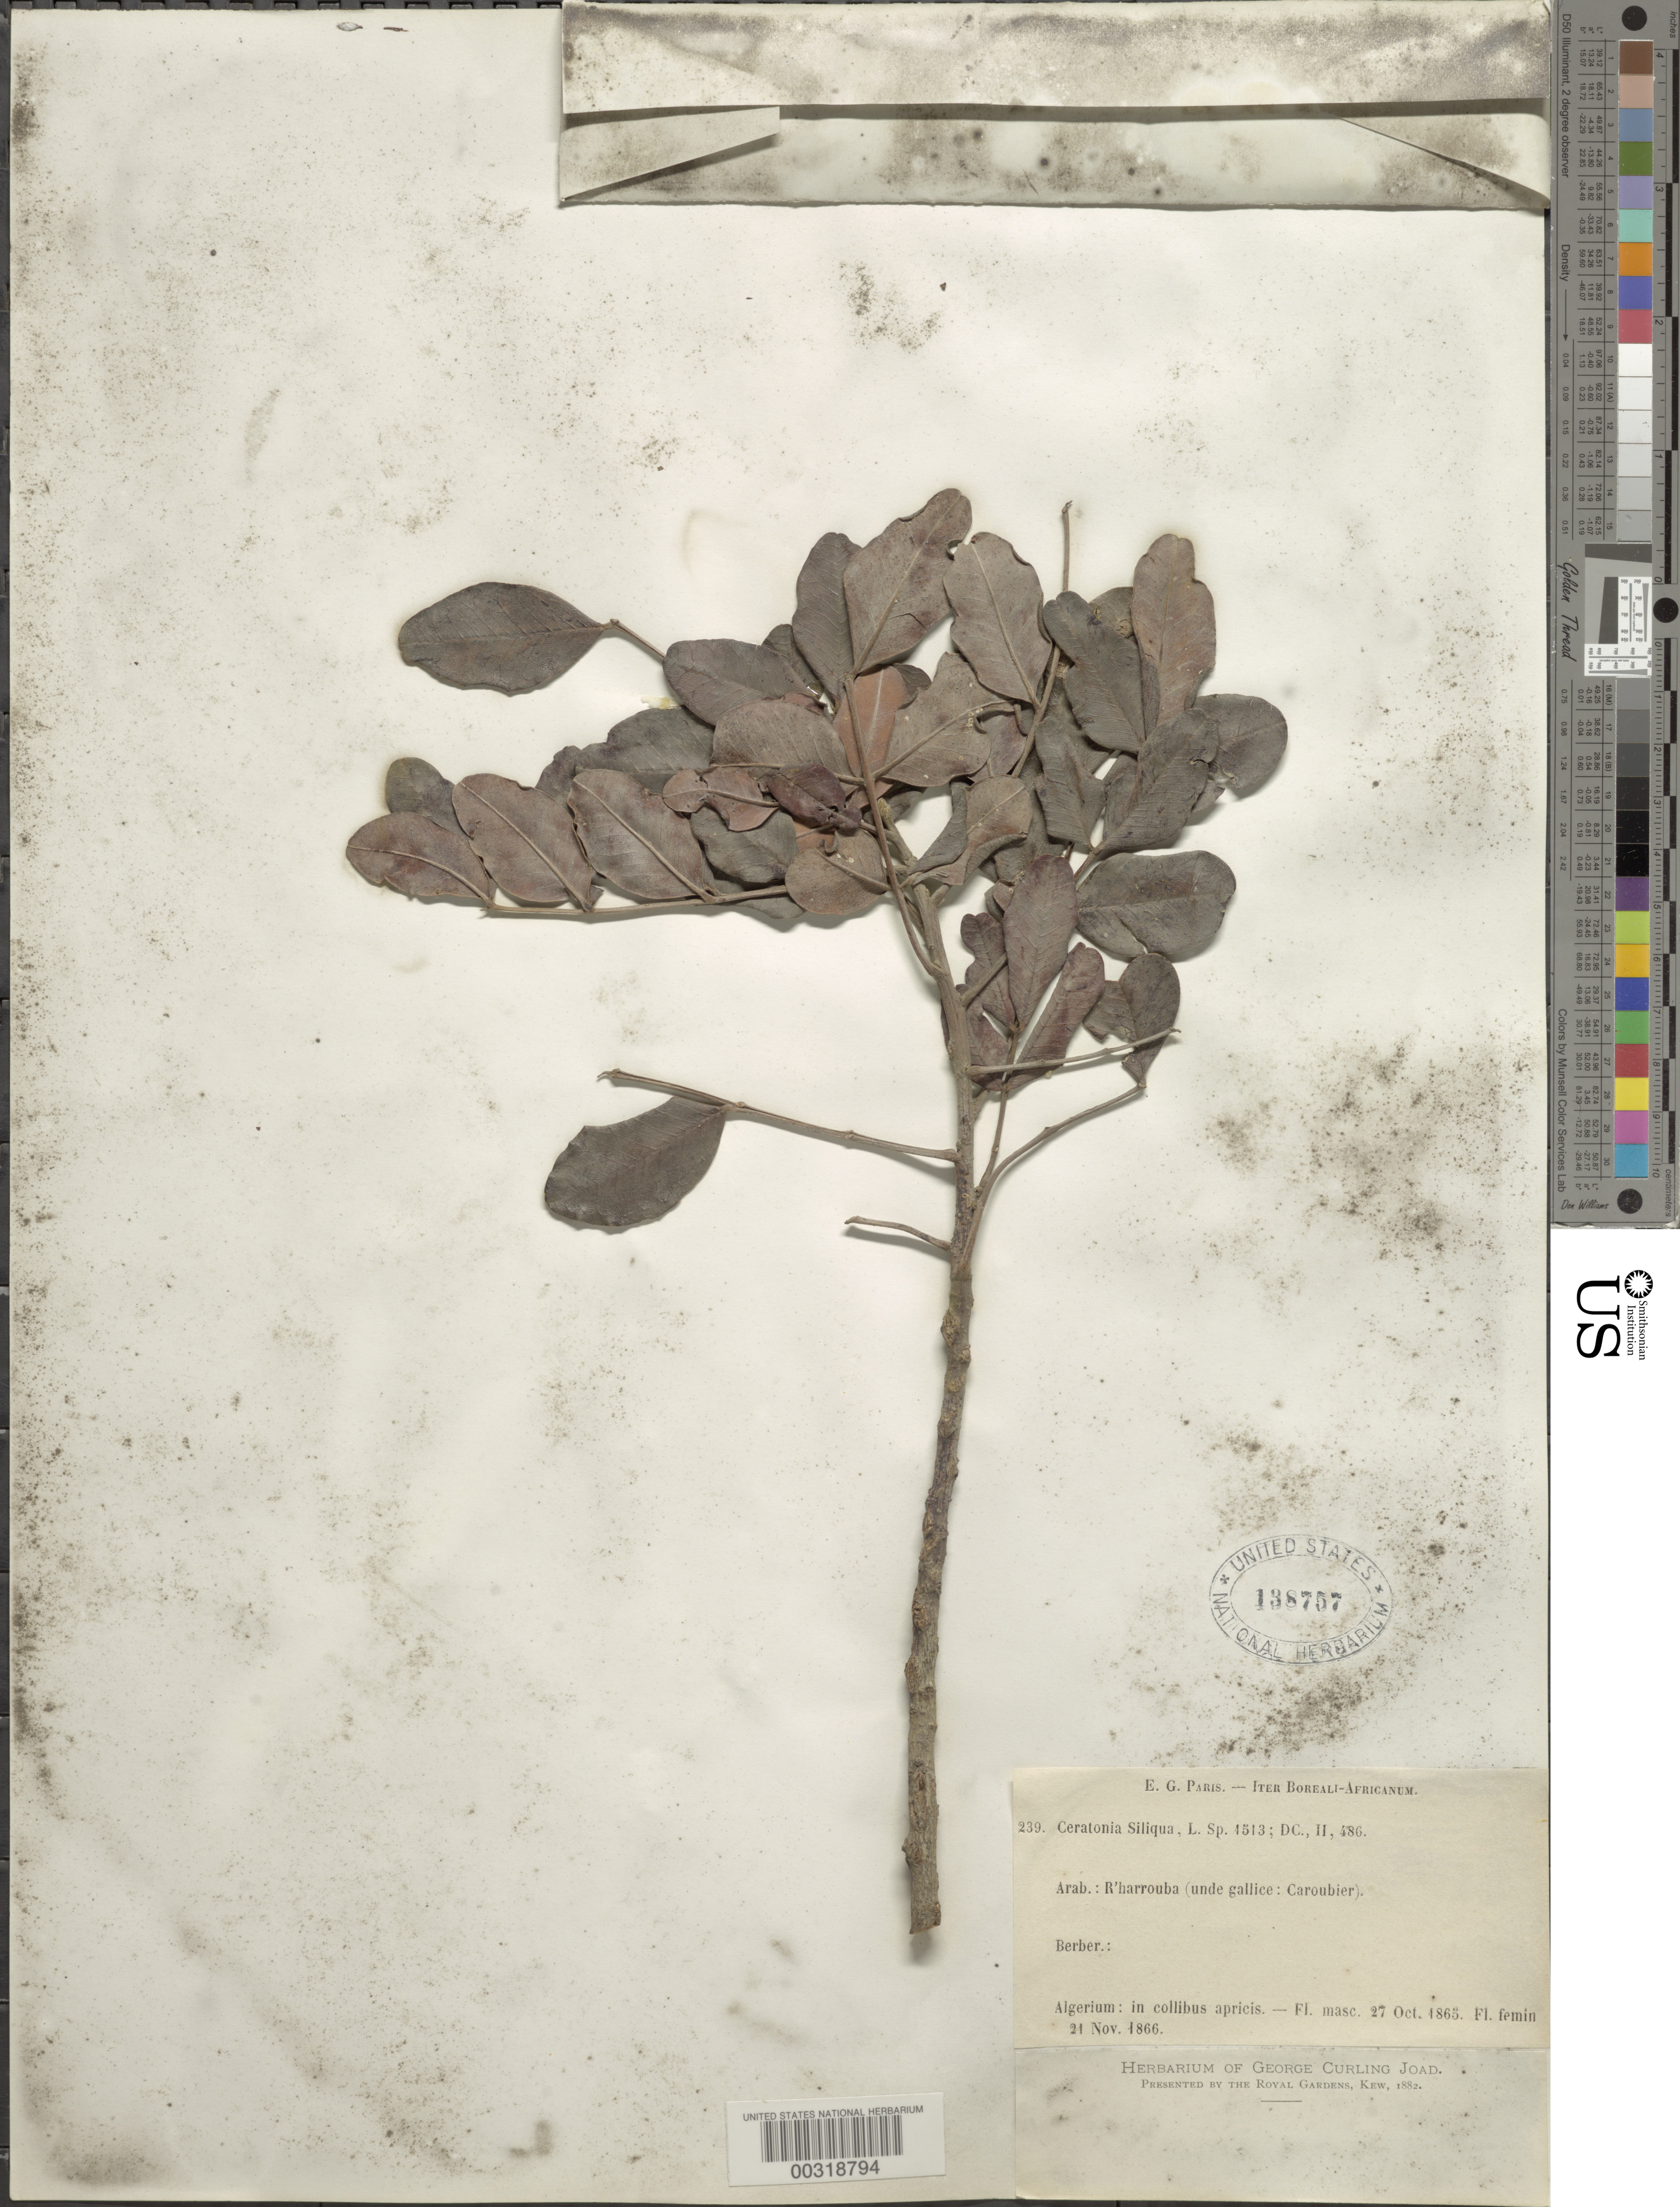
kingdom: Plantae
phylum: Tracheophyta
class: Magnoliopsida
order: Fabales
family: Fabaceae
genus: Ceratonia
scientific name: Ceratonia siliqua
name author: L.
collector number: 239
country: Algeria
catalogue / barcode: US 138757